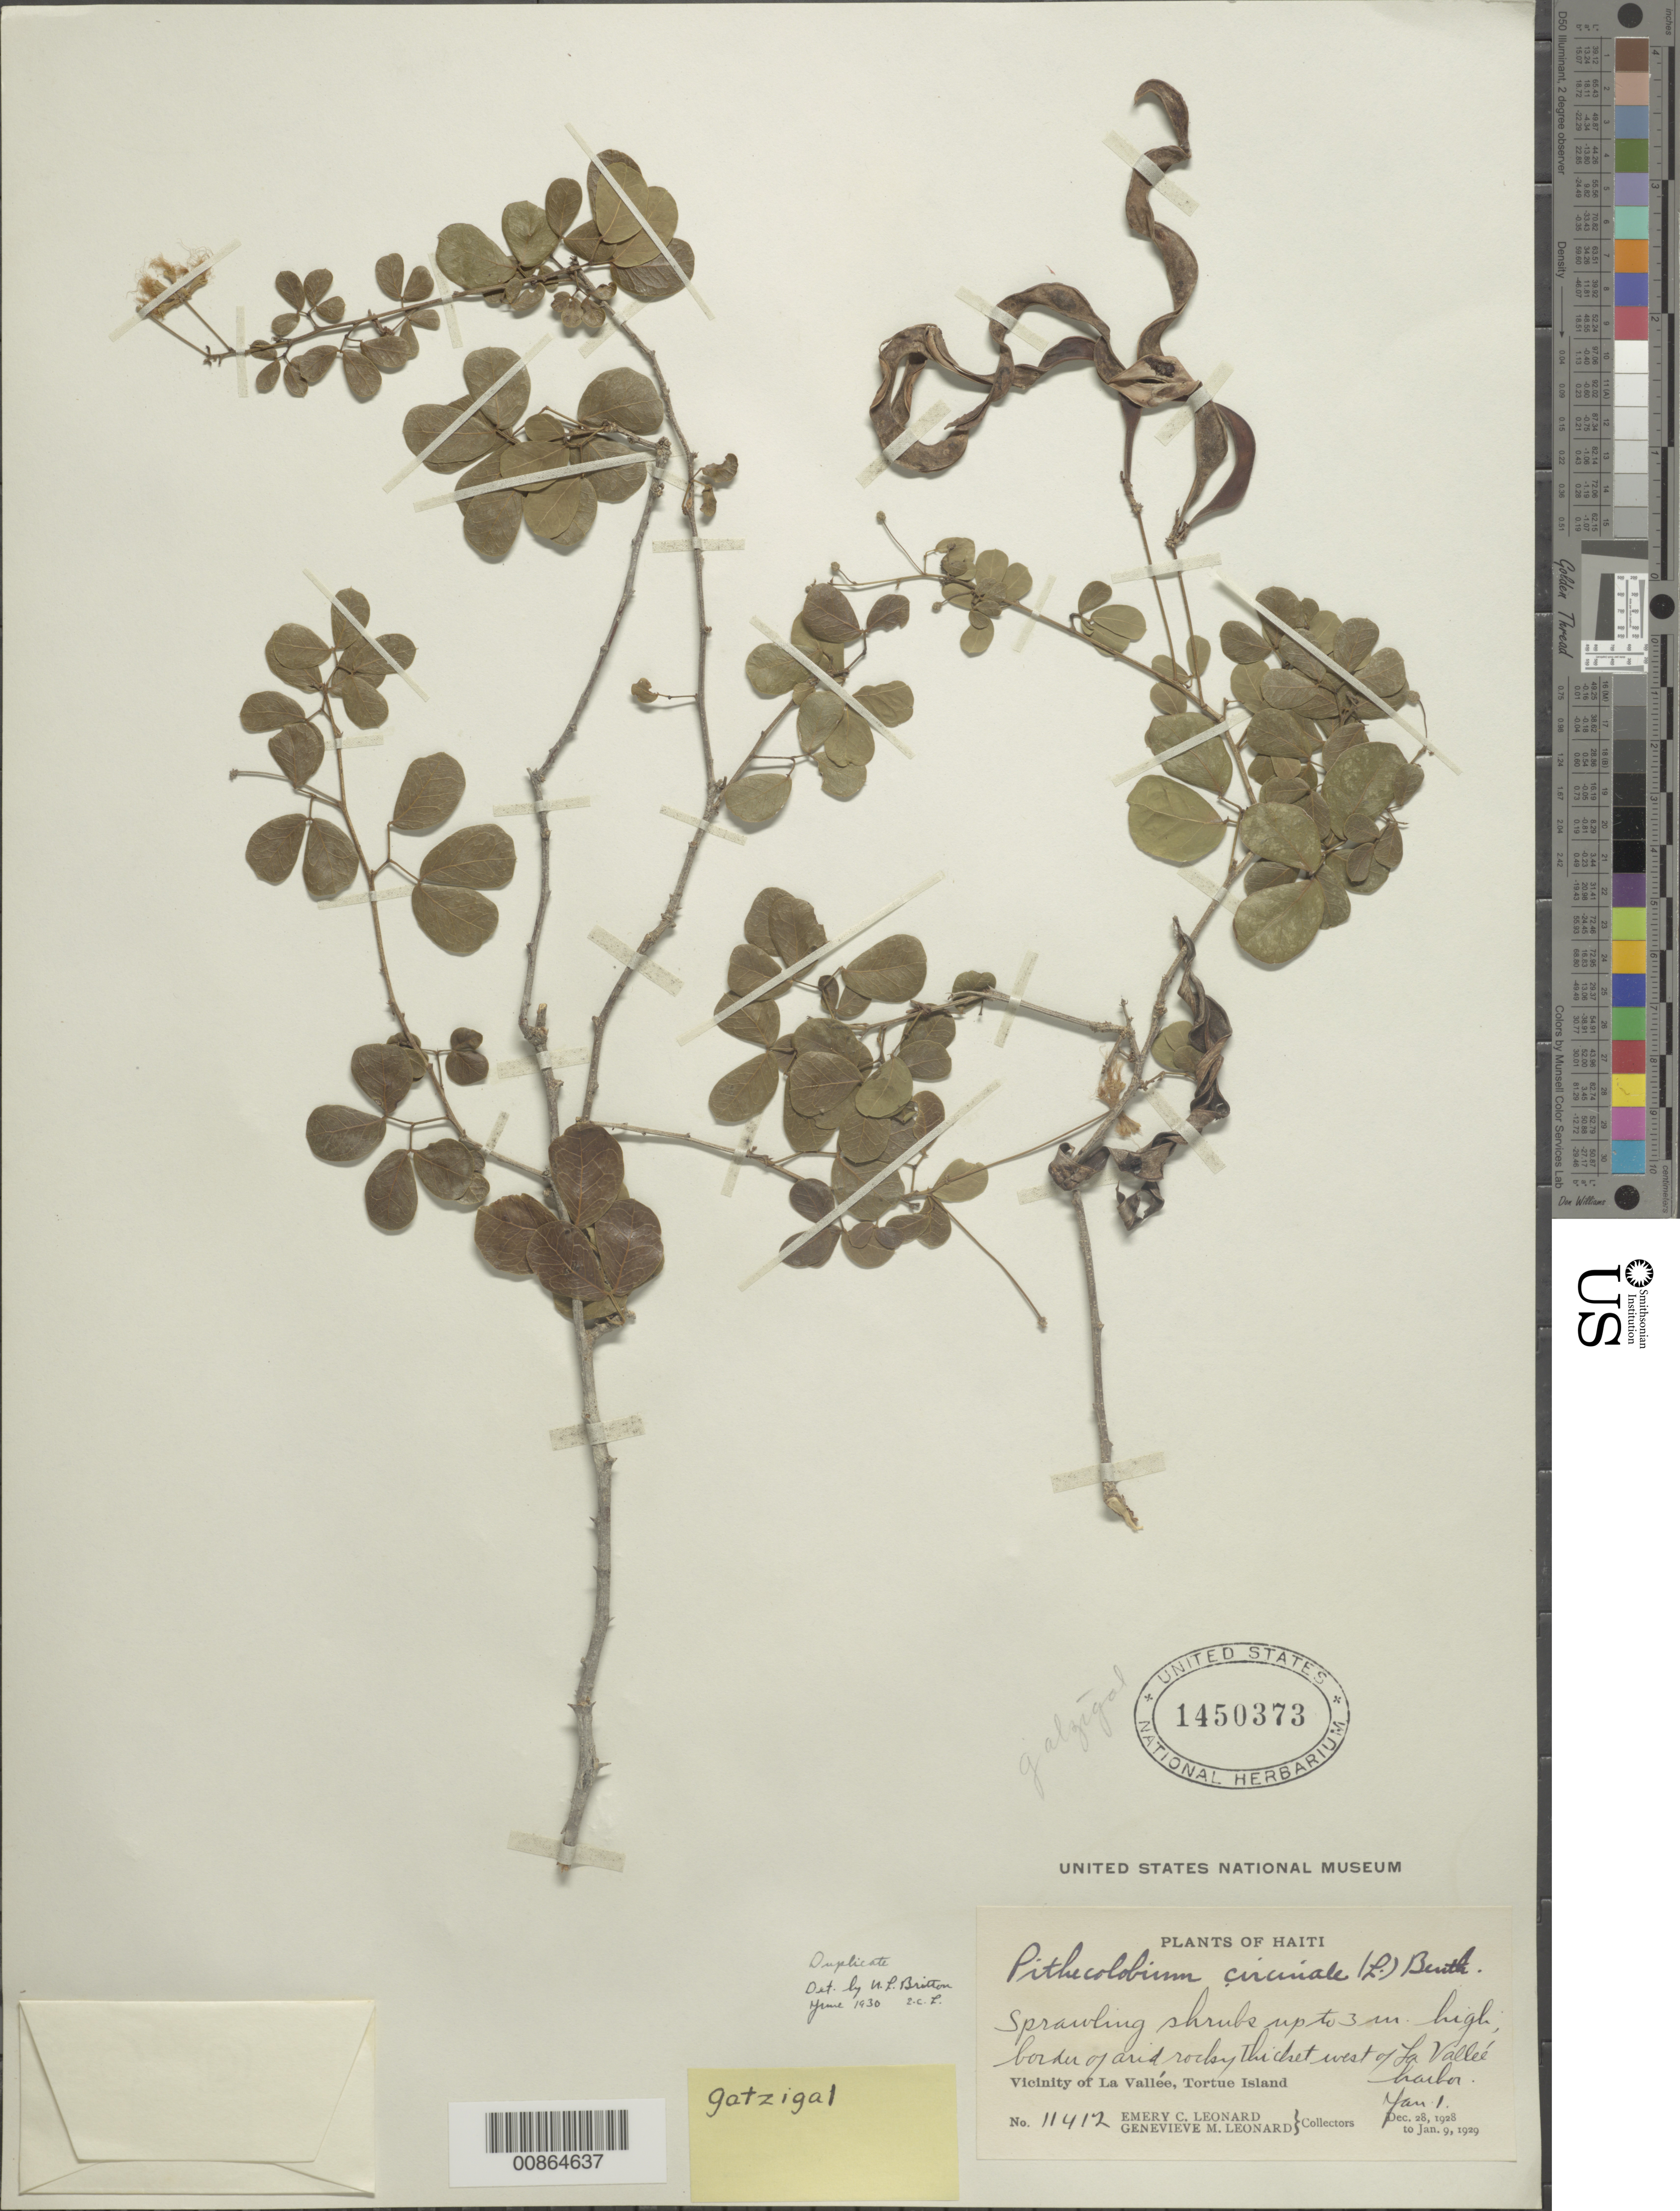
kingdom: Plantae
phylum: Tracheophyta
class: Magnoliopsida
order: Fabales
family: Fabaceae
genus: Pithecellobium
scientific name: Pithecellobium circinale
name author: (L.) Benth.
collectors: E. C. Leonard & G. M. Leonard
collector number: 11412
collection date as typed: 01 Jan 1929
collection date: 1929-01-01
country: Haiti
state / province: Nord-Óuest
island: Île de la Tortue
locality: Vicinity of La Vallée, Tortue Island. West of La Vallée harbor.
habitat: Border of arid rocky thicket.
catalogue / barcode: US 1450373